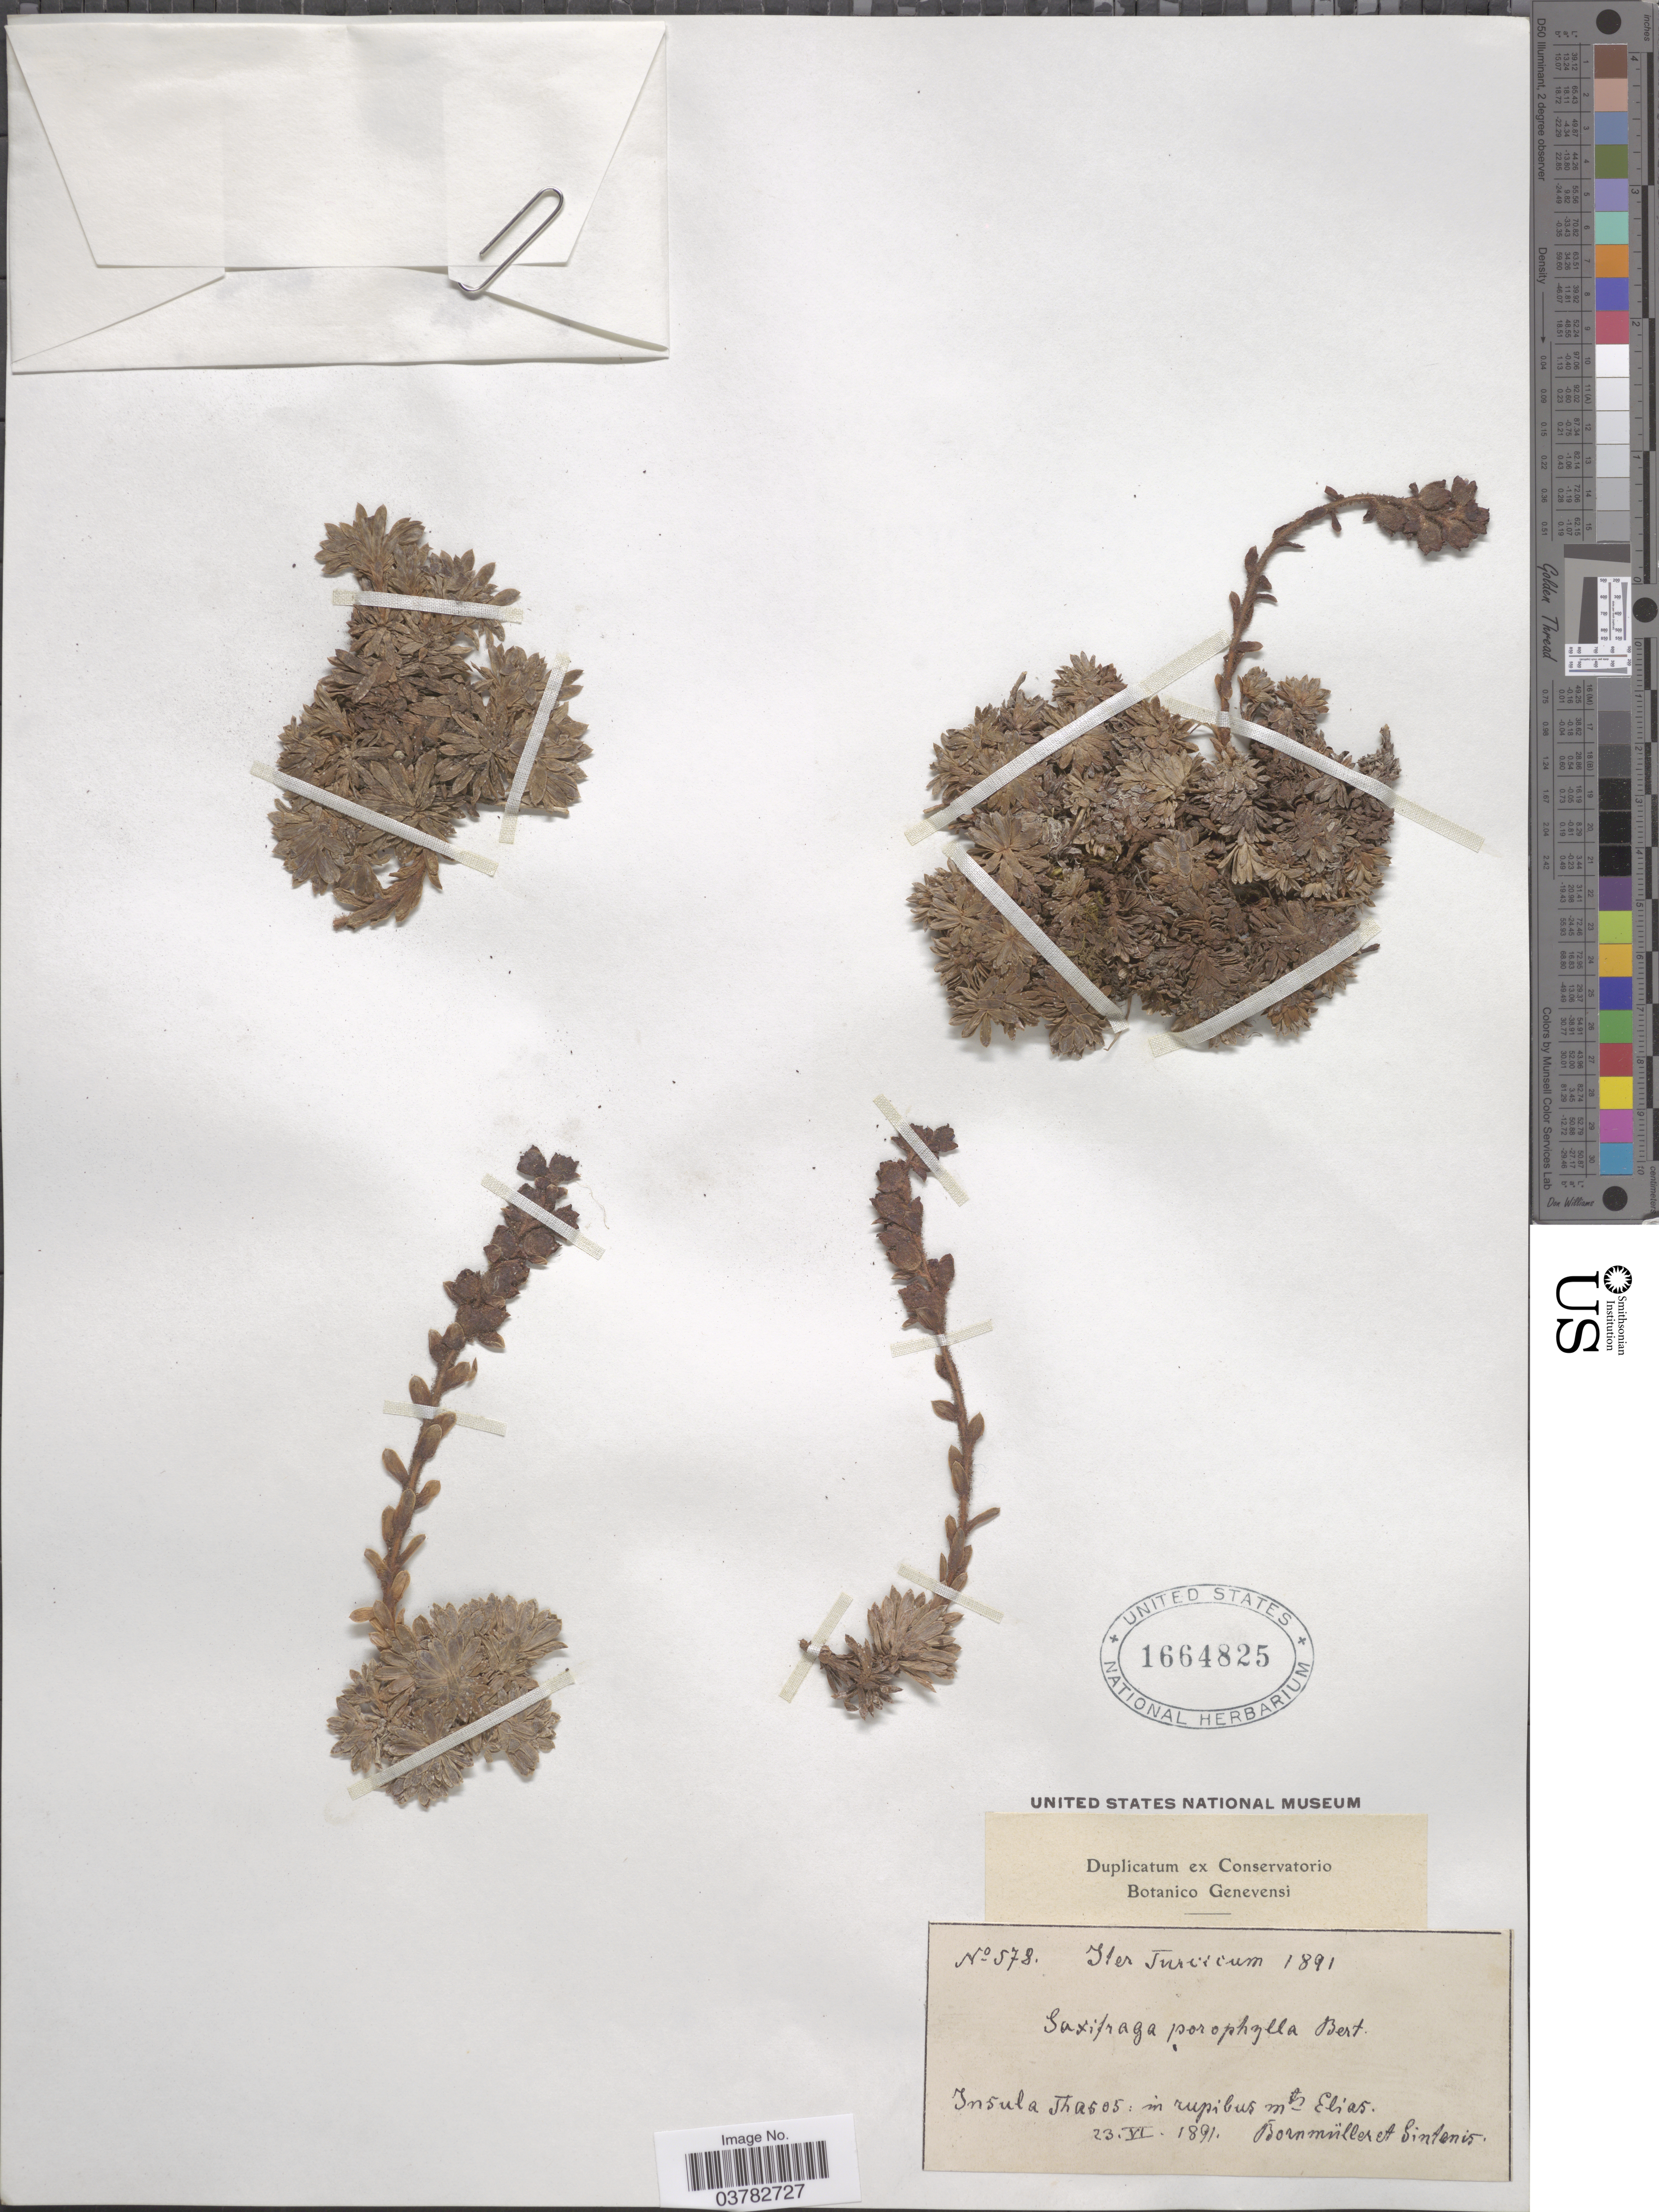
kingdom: Plantae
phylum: Tracheophyta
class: Magnoliopsida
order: Saxifragales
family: Saxifragaceae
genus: Saxifraga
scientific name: Saxifraga porophylla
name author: Bertol.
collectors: Bornmüller & -. Sintenis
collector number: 578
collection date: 1891-06-23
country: Greece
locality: Iter Turcicum 1891. Insula Thasos: in rupibus Mts. Elias.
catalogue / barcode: US 1664825